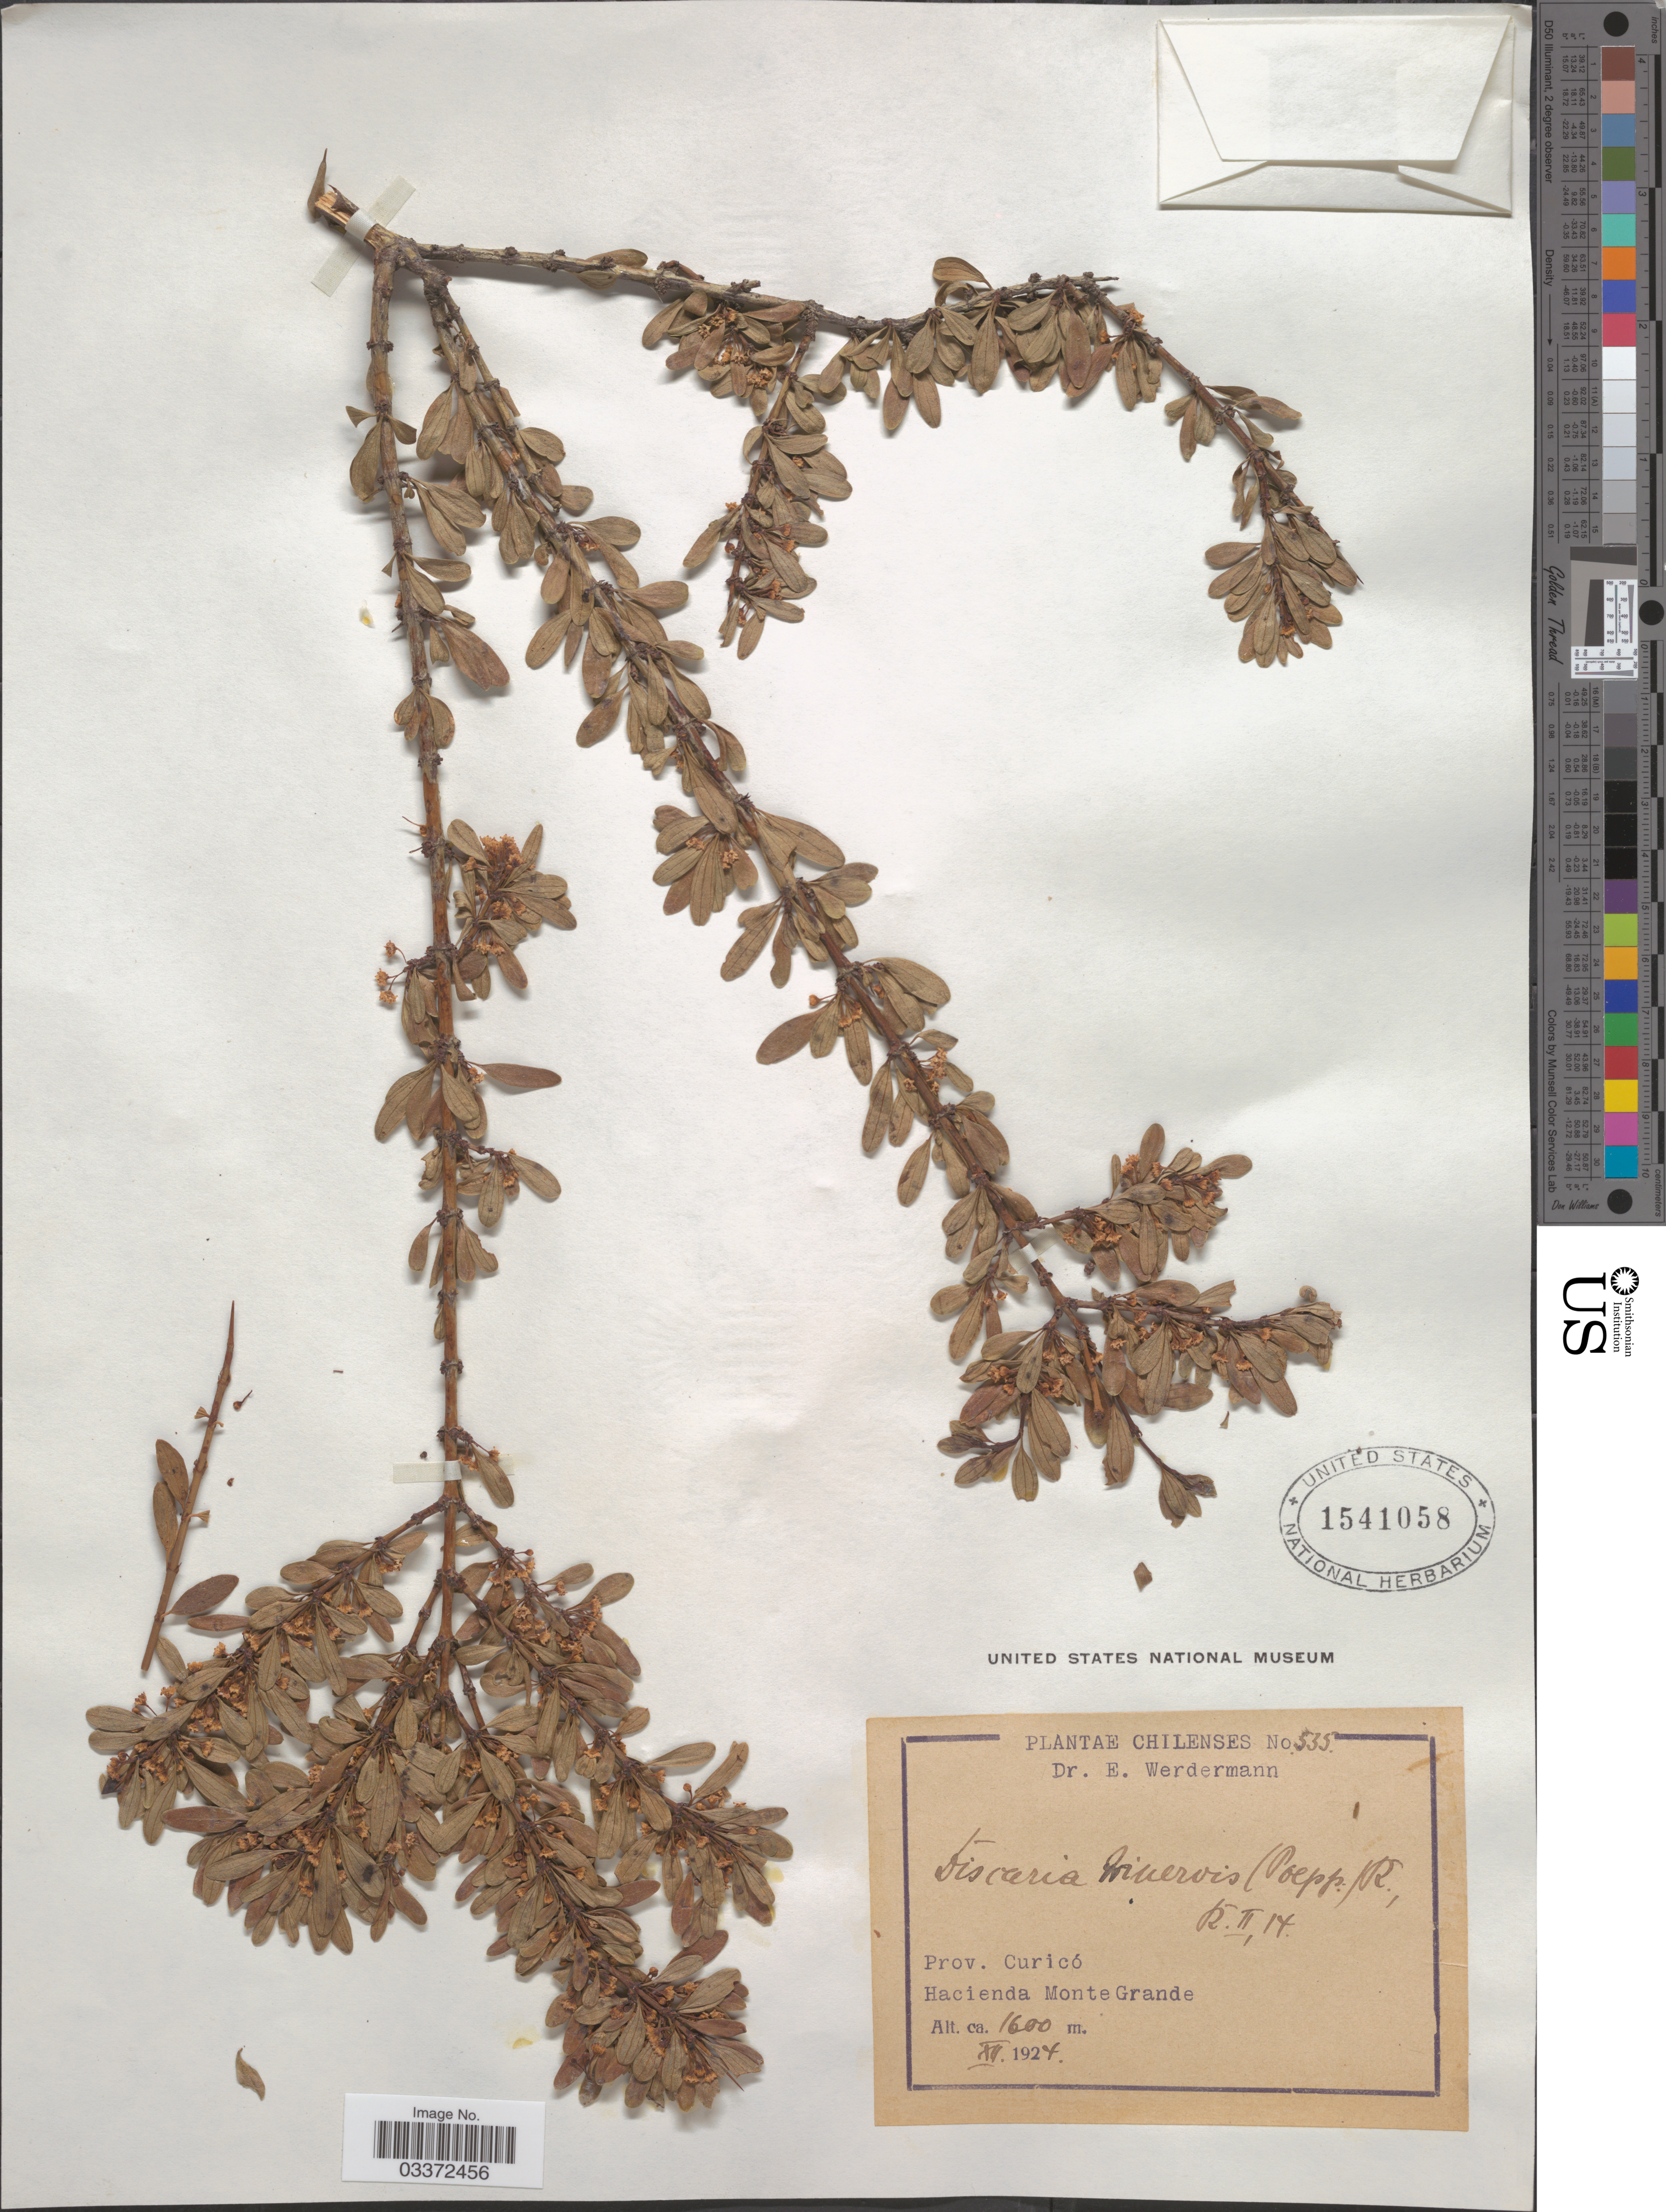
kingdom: Plantae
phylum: Tracheophyta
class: Magnoliopsida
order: Rosales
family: Rhamnaceae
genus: Ochetophila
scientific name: Ochetophila trinervis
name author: (Gillies ex Hook.) Poepp. ex Endl.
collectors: E. Werdermann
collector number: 535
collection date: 1924-11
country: Chile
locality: Prov. Curicó, Hacienda Monte Grande.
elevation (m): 1600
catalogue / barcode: US 1541058